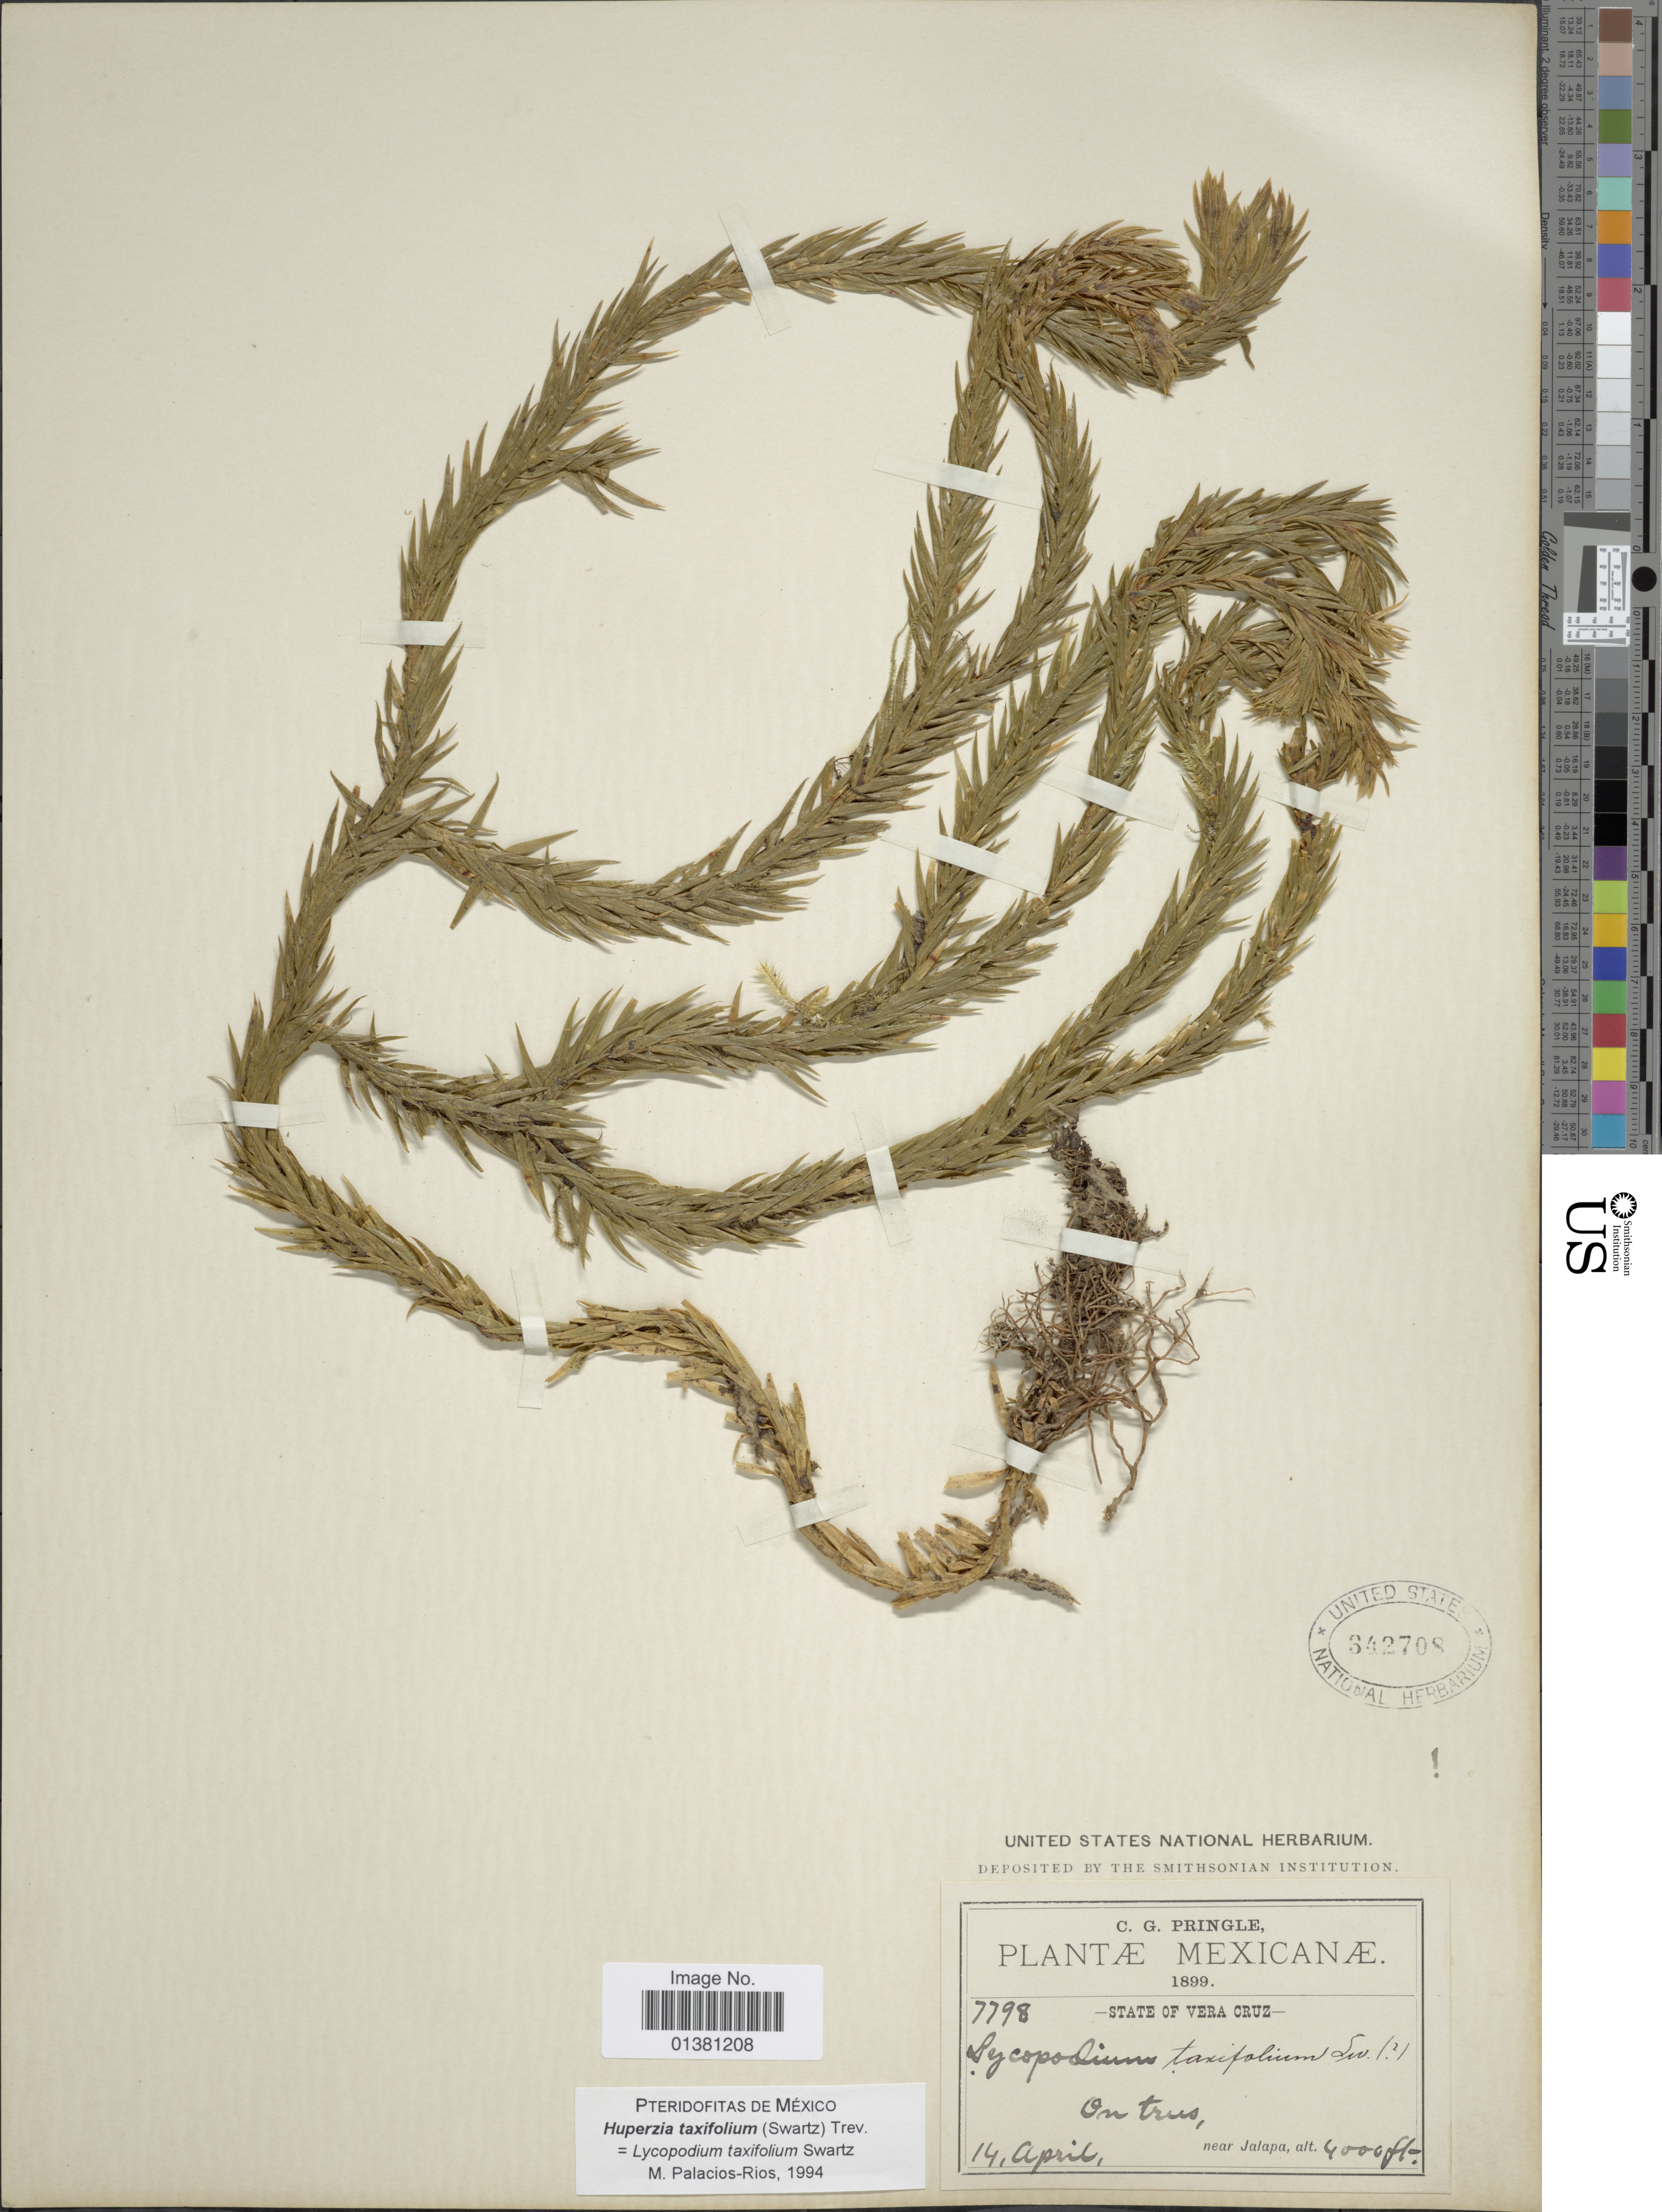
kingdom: Plantae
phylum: Tracheophyta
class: Lycopodiopsida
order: Lycopodiales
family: Lycopodiaceae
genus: Phlegmariurus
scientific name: Phlegmariurus taxifolius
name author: (Sw.) Á. Löve & D. Löve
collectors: C. G. Pringle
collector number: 7798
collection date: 1899-04-14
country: Mexico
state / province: Veracruz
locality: On trees, near Jalapa, state of Vera Cruz.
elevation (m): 1219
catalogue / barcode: US 342708